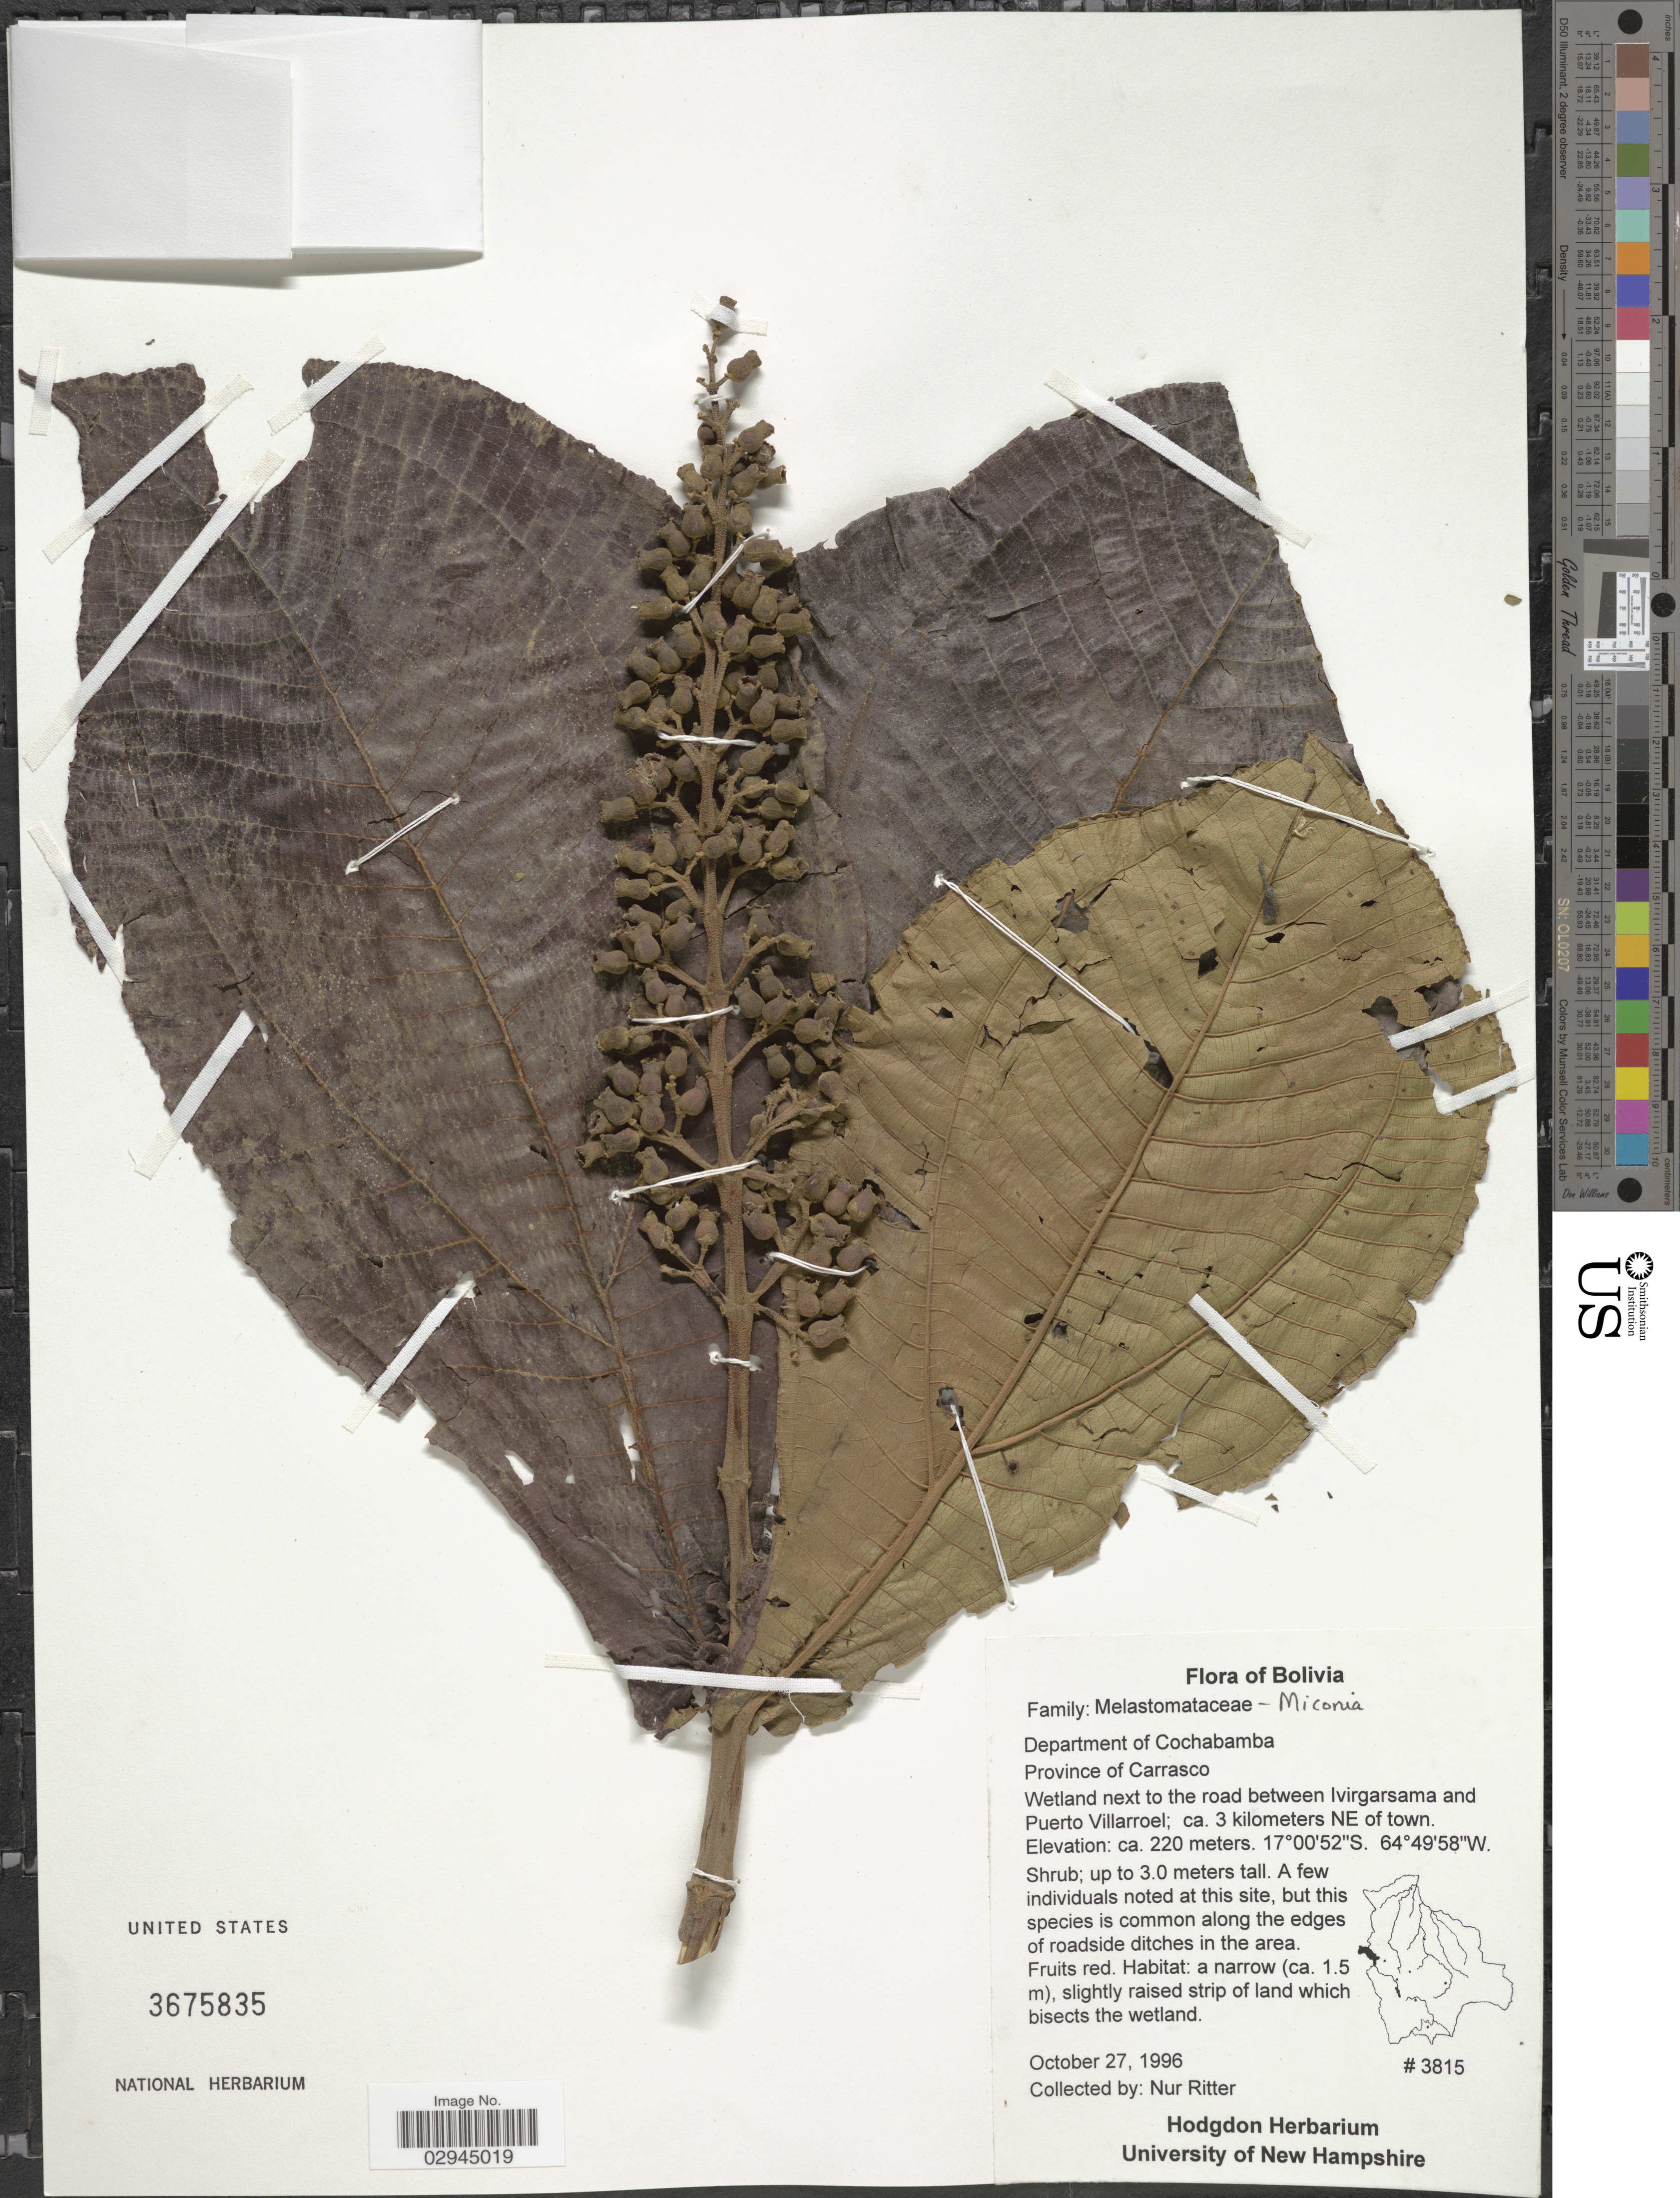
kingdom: Plantae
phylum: Tracheophyta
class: Magnoliopsida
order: Myrtales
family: Melastomataceae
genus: Miconia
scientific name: Miconia tomentosa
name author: (Rich.) D. Don ex DC.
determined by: Nascimento, Matheus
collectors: N. Ritter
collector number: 3815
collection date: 1996-10-27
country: Bolivia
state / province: Cochabamba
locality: Department of Cochabamba. Province of Carrasco. Wetland next to the road between Ivirgarsama and Puerto Villarroel; ca. 3 kilometers NE of town.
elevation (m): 220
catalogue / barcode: US 3675835